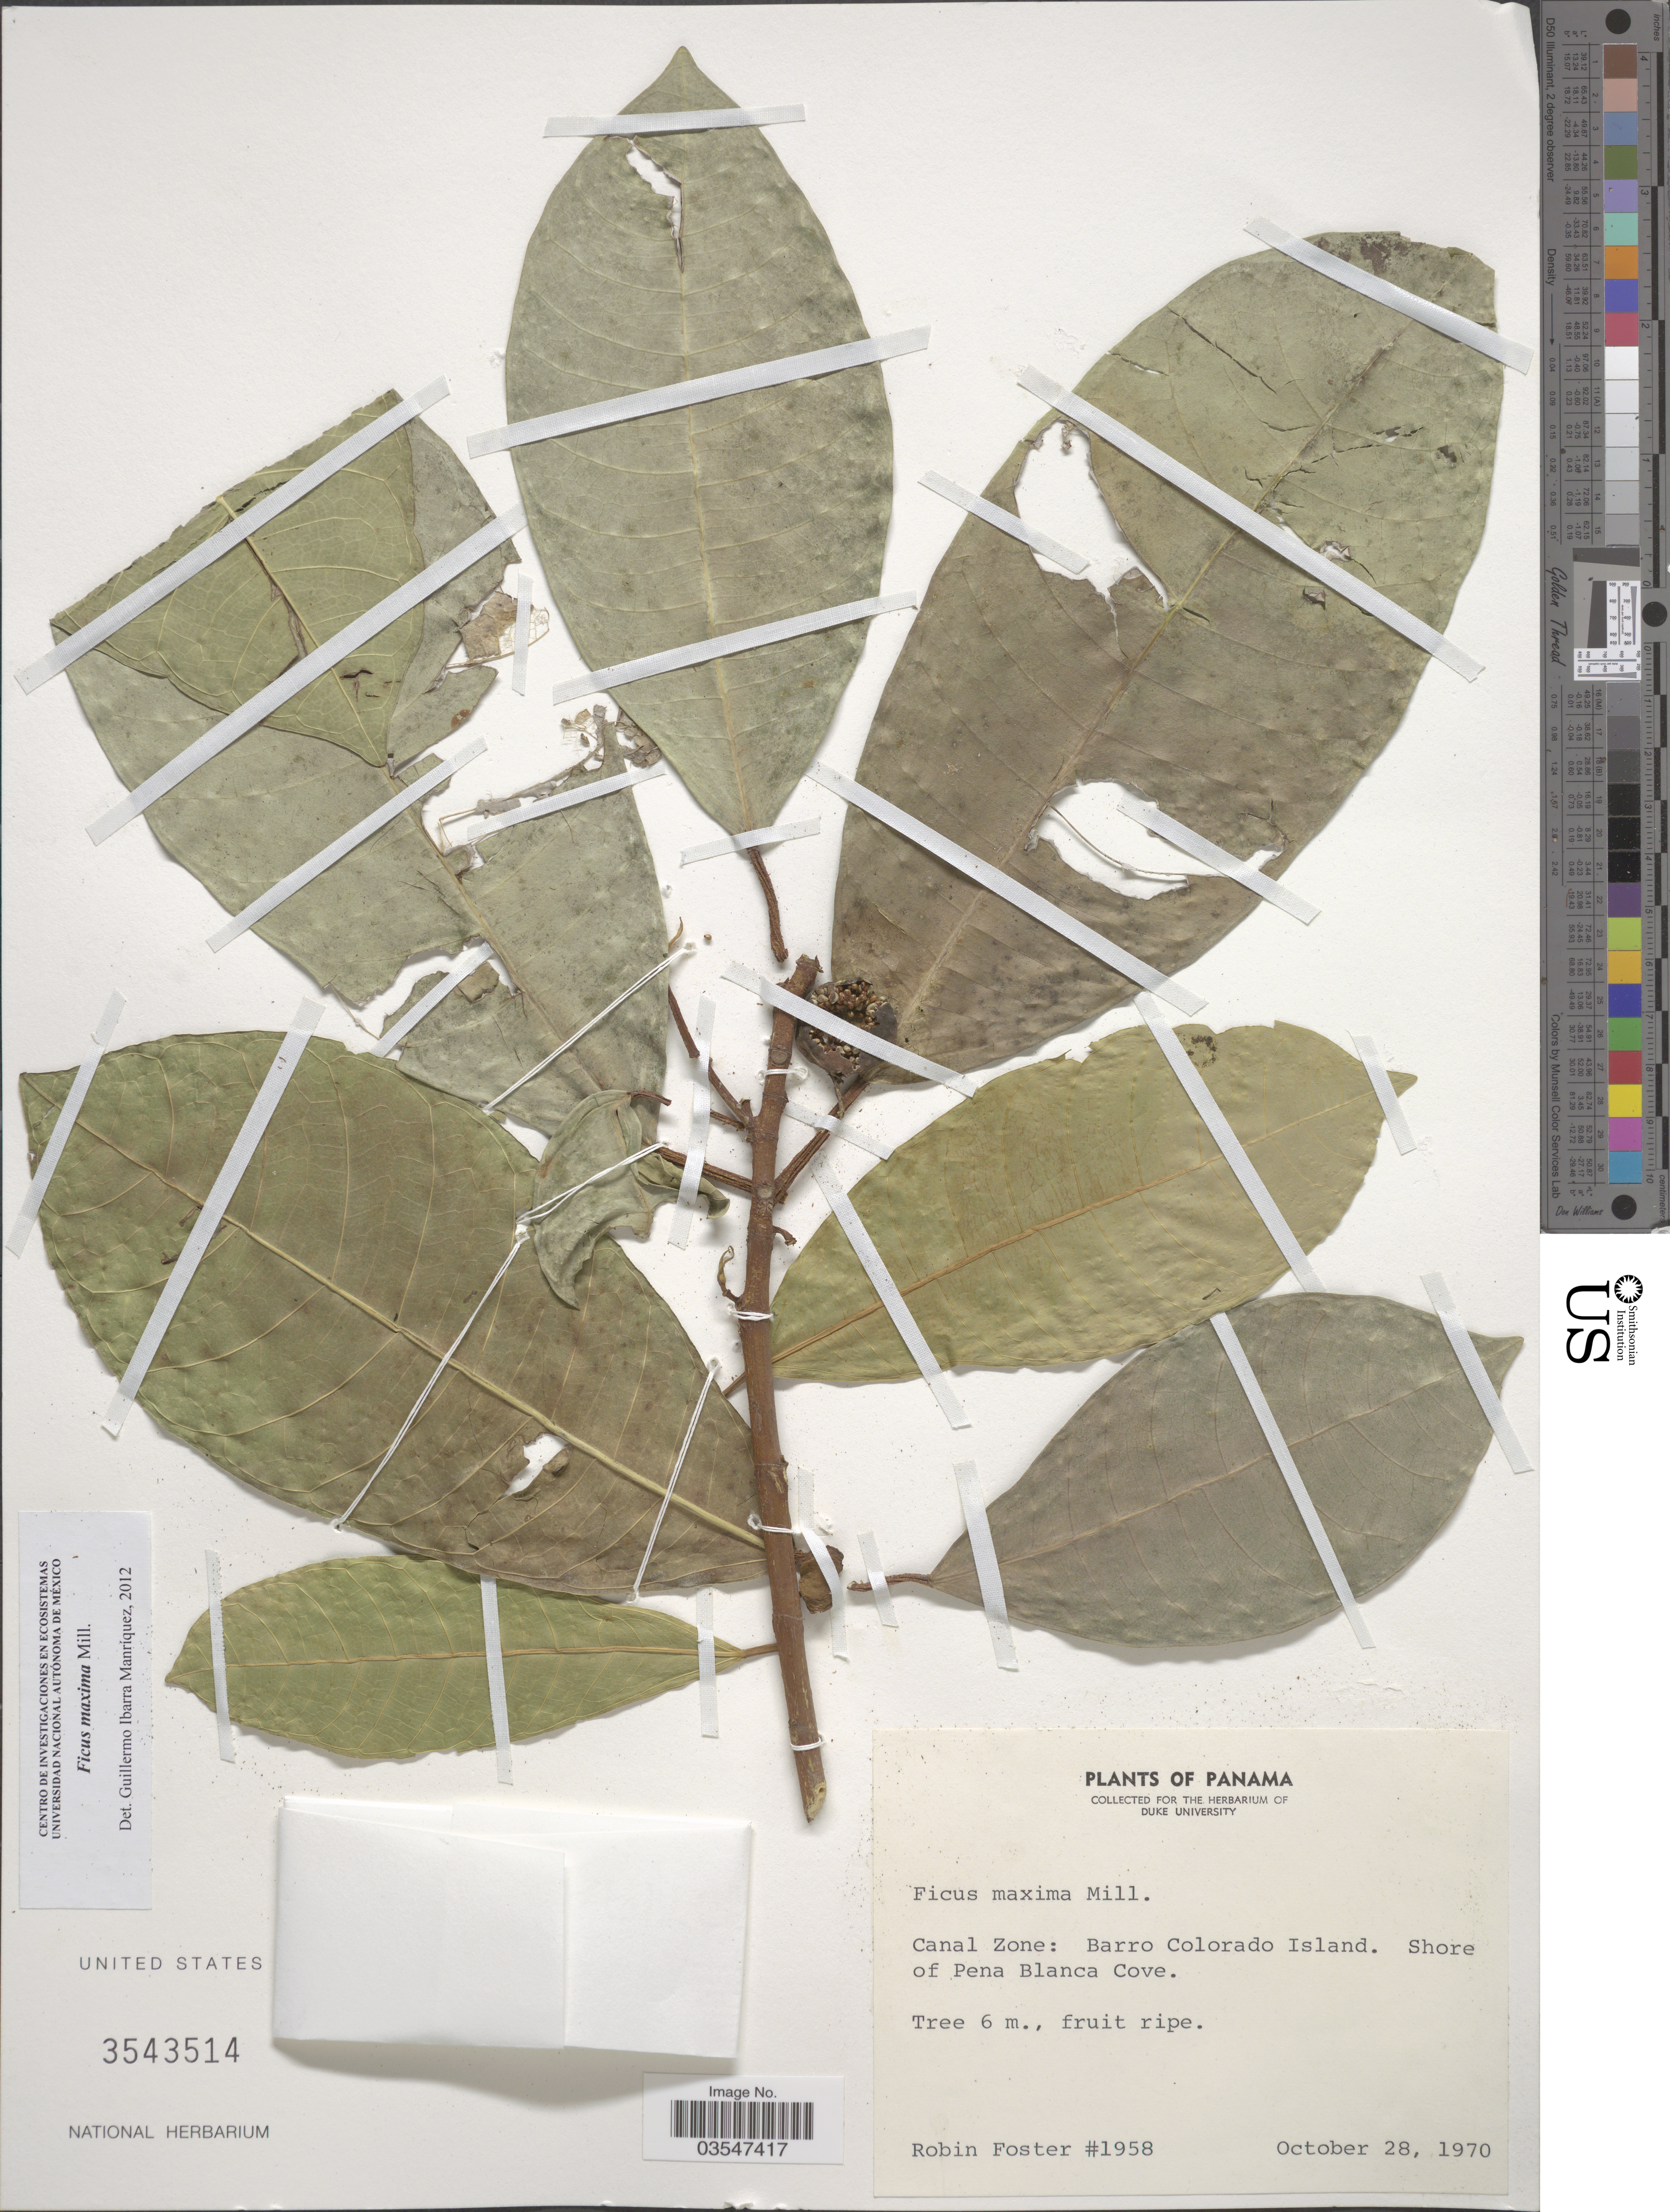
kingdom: Plantae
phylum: Tracheophyta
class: Magnoliopsida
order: Rosales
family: Moraceae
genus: Ficus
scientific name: Ficus maxima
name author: Mill.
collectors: R. B. Foster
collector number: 1958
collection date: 1970-10-28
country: Panama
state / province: Colón / Panamá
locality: Canal Zone: Barro Colorado Island. Shore of Pena Blanca Cove.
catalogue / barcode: US 3543514